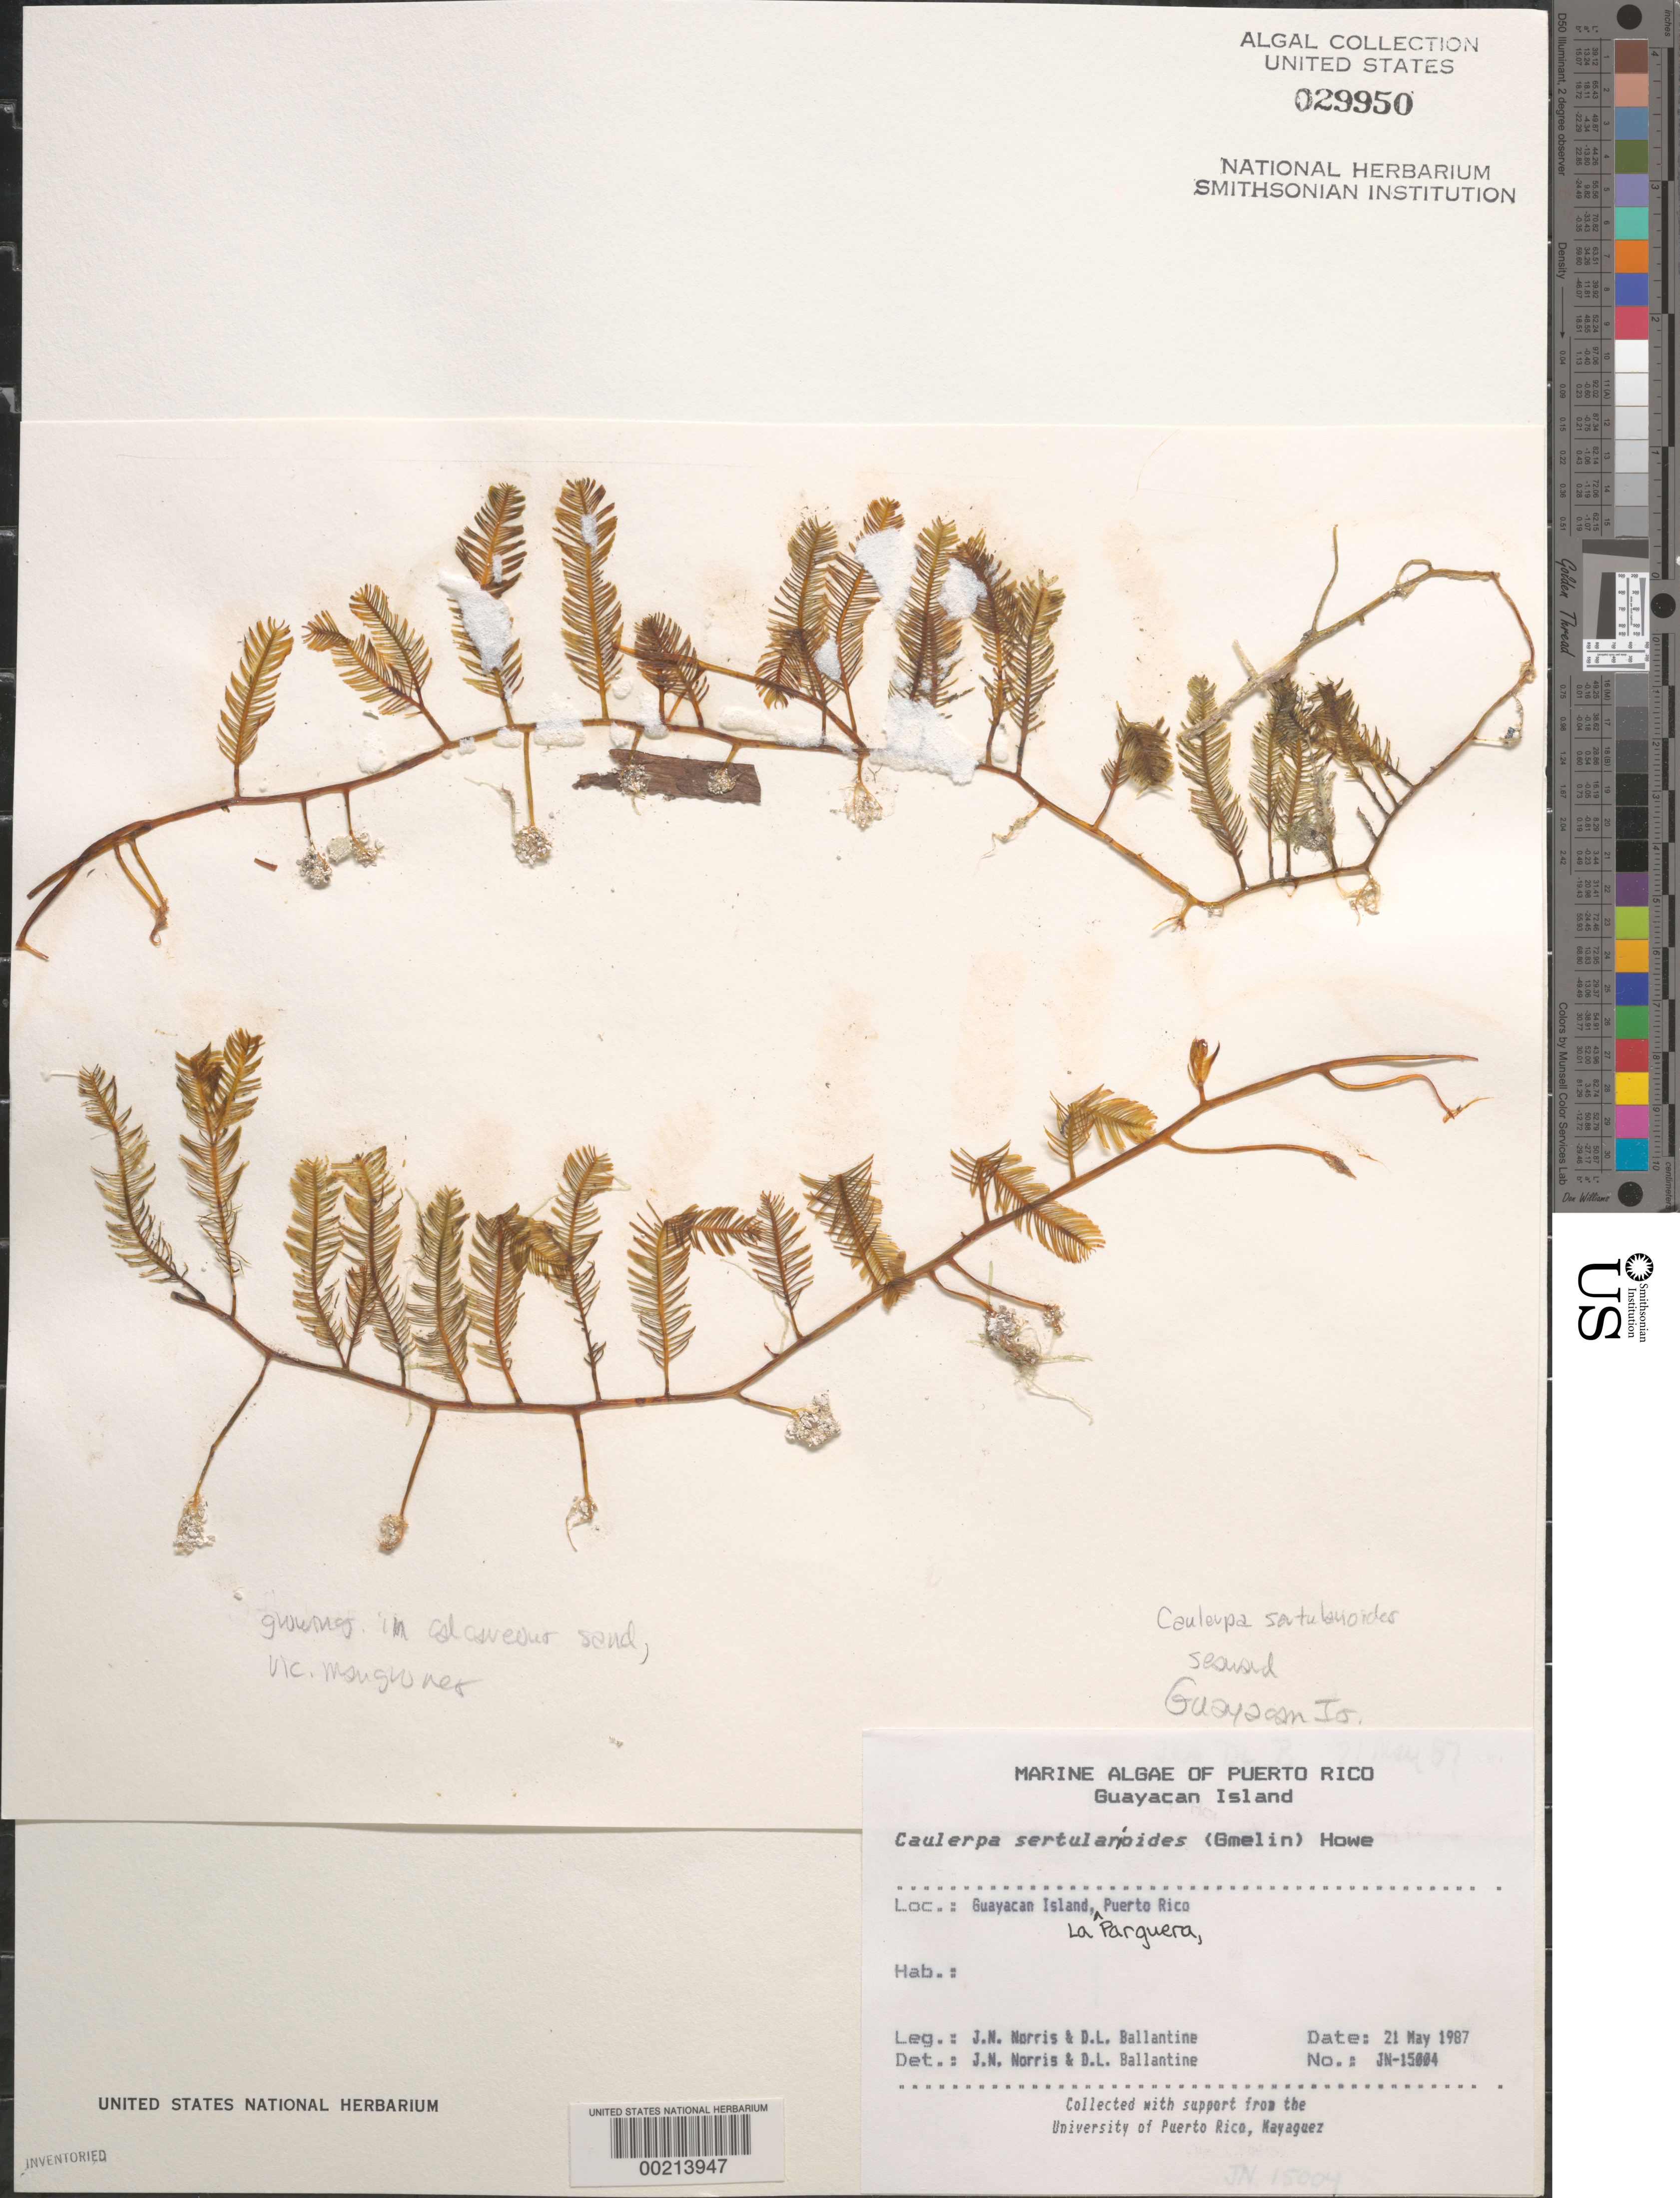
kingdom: Plantae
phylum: Chlorophyta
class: Ulvophyceae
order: Bryopsidales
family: Caulerpaceae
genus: Caulerpa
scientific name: Caulerpa sertularioides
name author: (S.G. Gmel.) M. Howe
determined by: Norris, J. N.; Ballantine, D. L.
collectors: J. N. Norris & D.L. Ballantine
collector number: JN-15004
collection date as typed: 21 May 1987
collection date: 1987-05-21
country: Puerto Rico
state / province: Lajas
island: Guayacan Island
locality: La Parguera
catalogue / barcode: US 29950